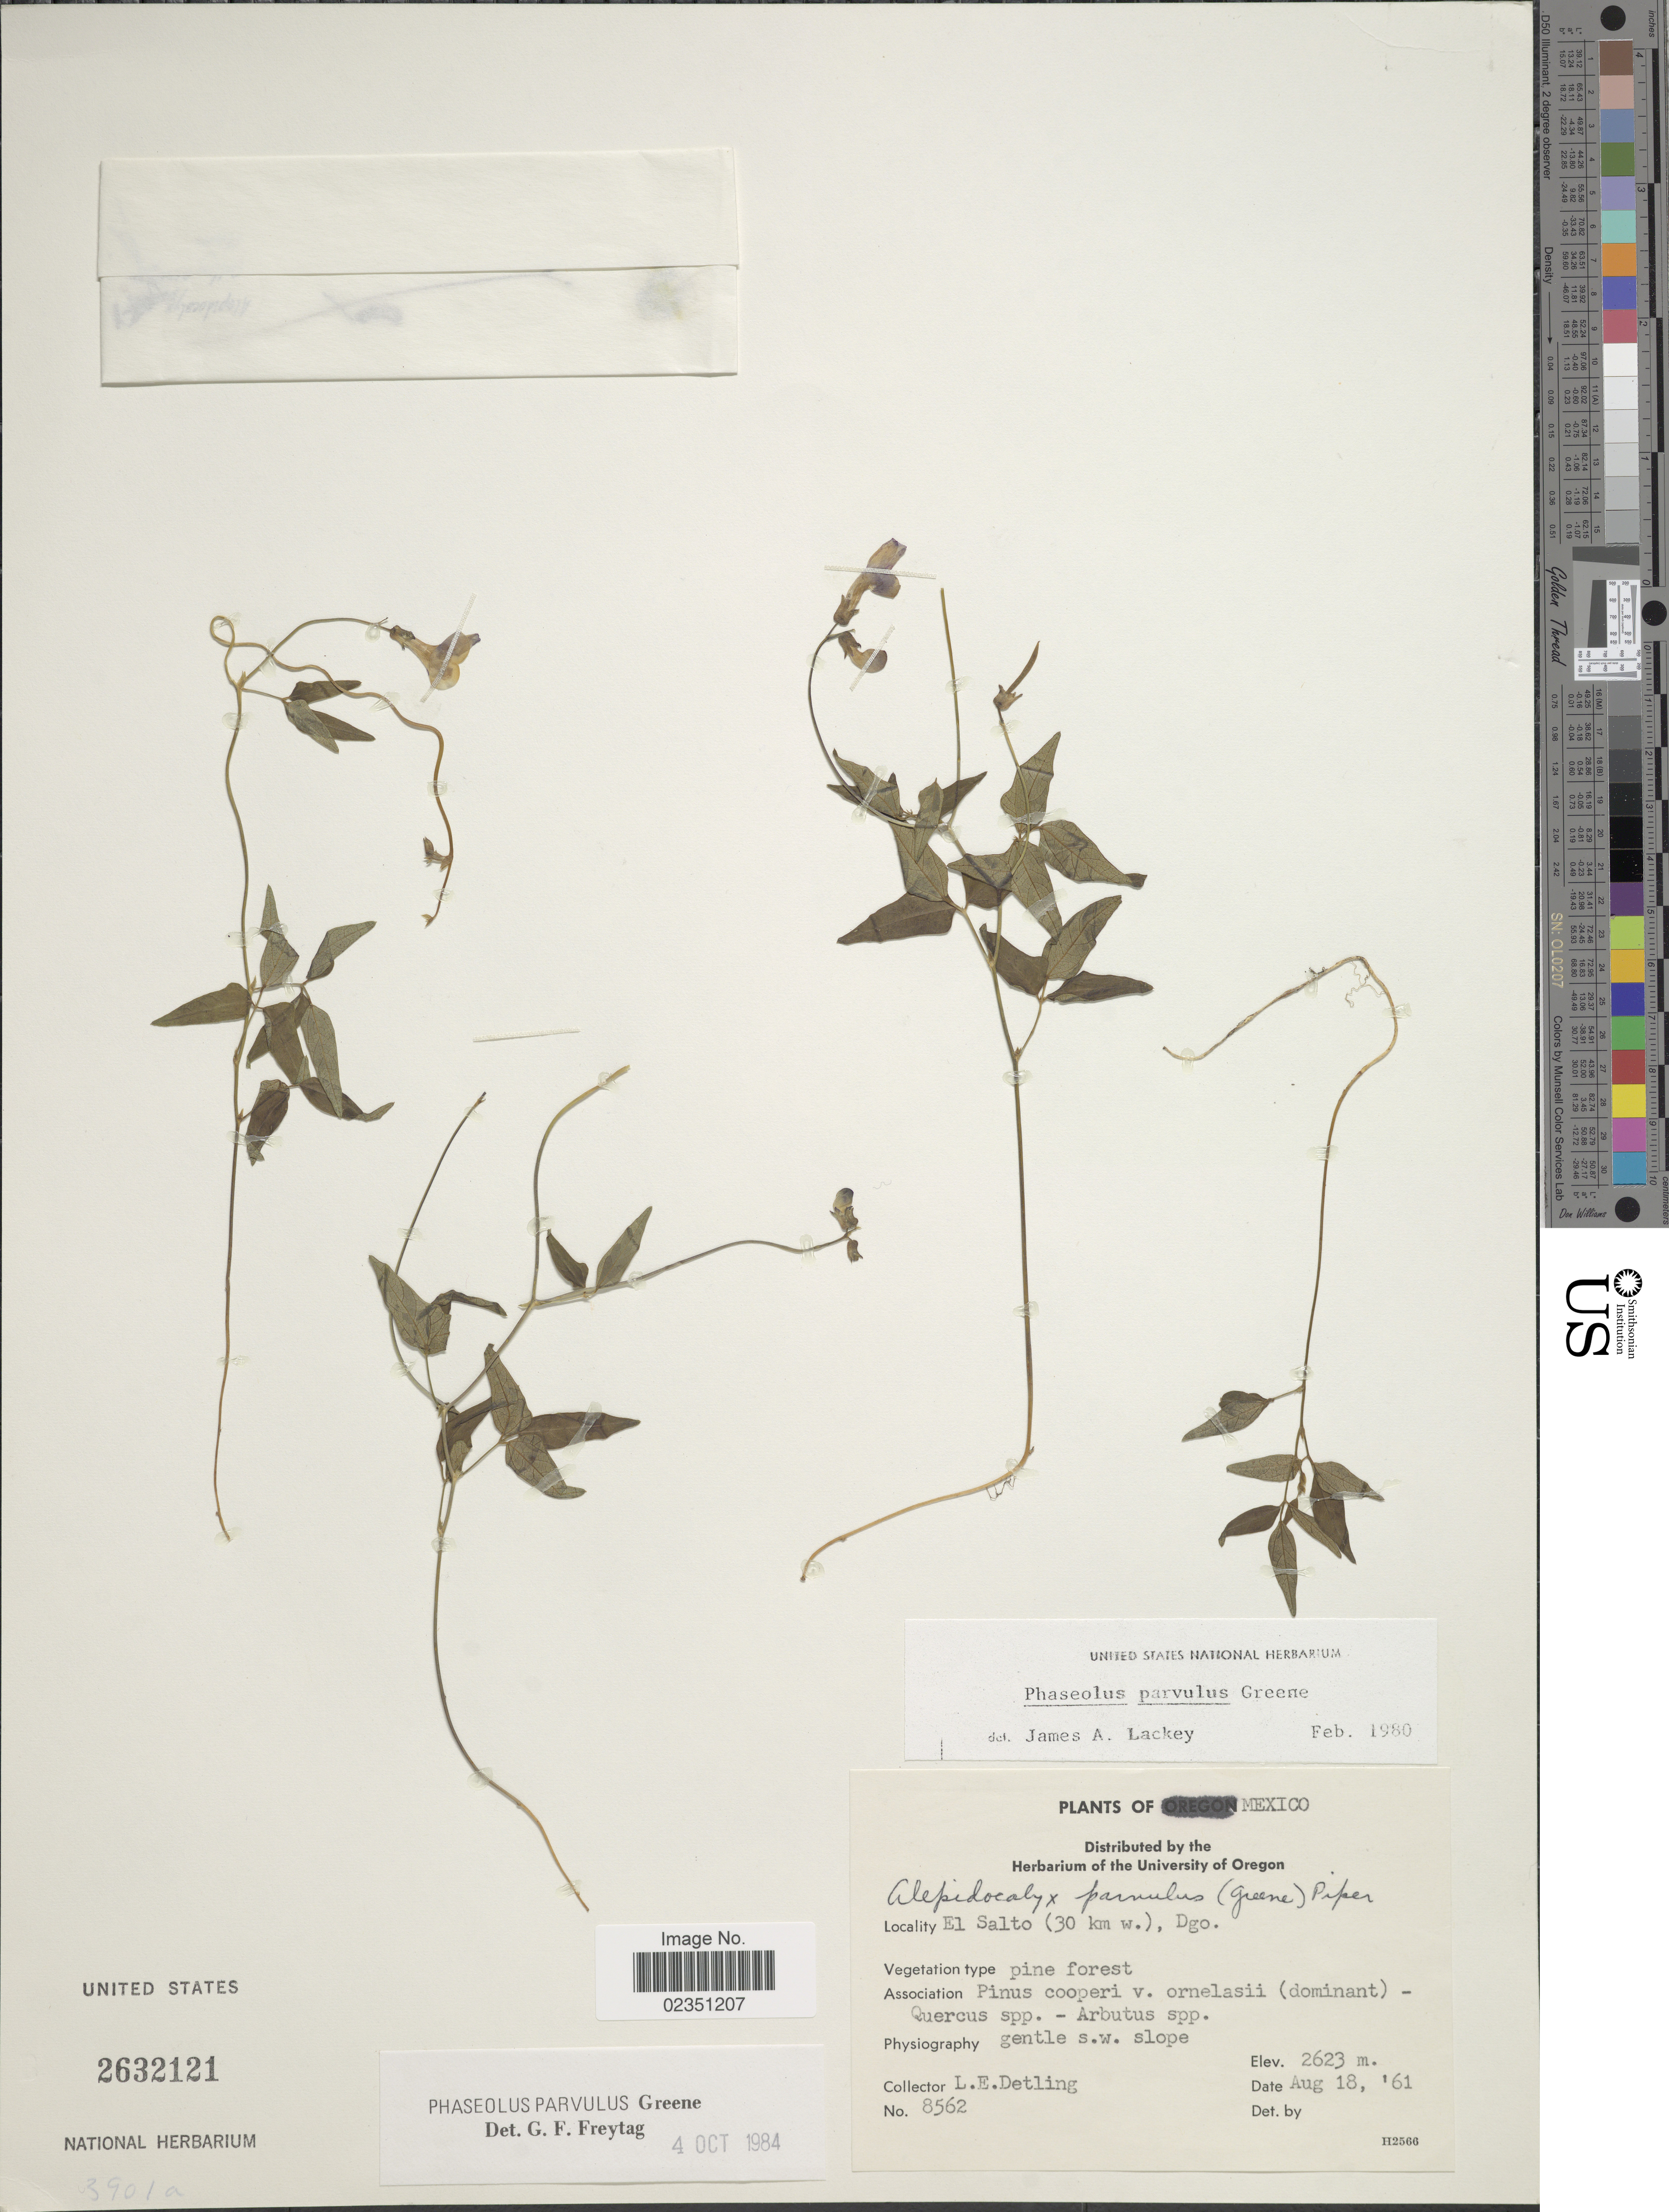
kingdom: Plantae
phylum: Tracheophyta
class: Magnoliopsida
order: Fabales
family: Fabaceae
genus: Phaseolus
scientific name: Phaseolus parvulus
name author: Greene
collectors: L. E. Detling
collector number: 8562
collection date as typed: Transcribed d/m/y: 18/8/61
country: Mexico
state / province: Durango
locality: El Salto (30 km w.)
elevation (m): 2623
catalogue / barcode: US 2632121